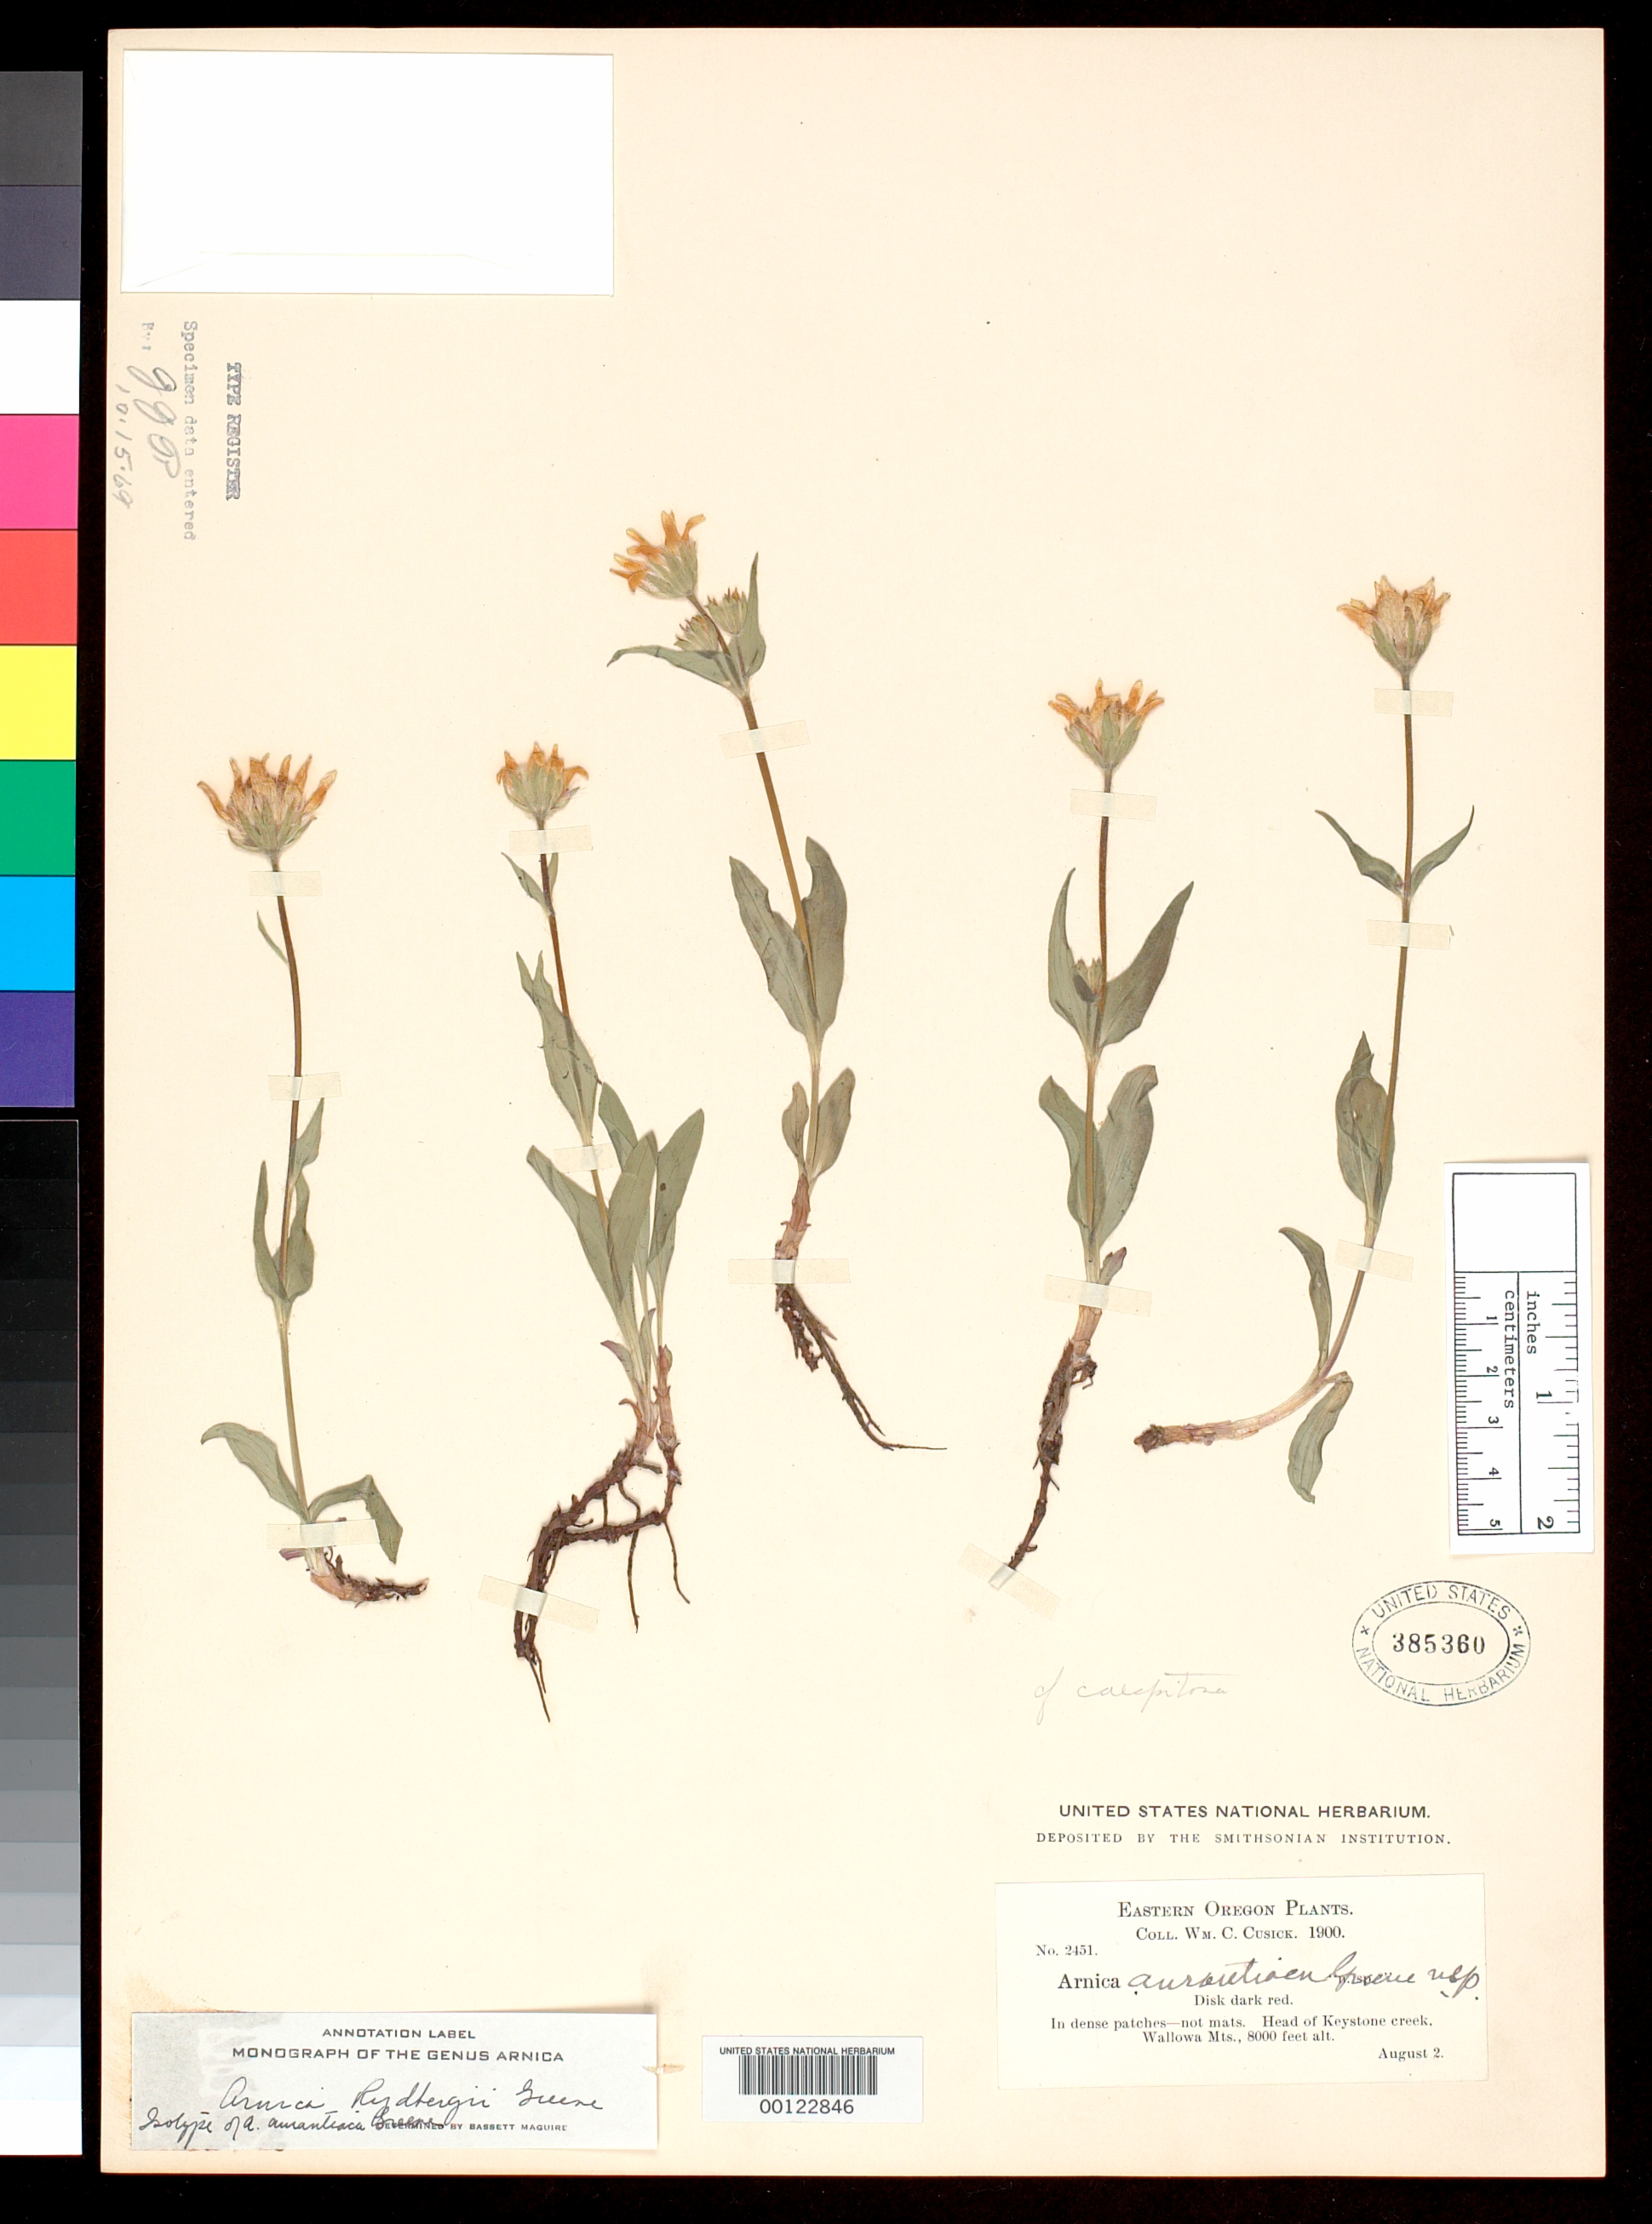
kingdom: Plantae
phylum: Tracheophyta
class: Magnoliopsida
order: Asterales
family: Asteraceae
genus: Arnica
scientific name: Arnica aurantiaca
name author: Greene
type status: Isotype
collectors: W. C. Cusick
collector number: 2451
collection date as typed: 02 Aug 1900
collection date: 1900-08-02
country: United States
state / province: Oregon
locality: Wallowa Mountains, Keystone Creek.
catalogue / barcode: US 385360